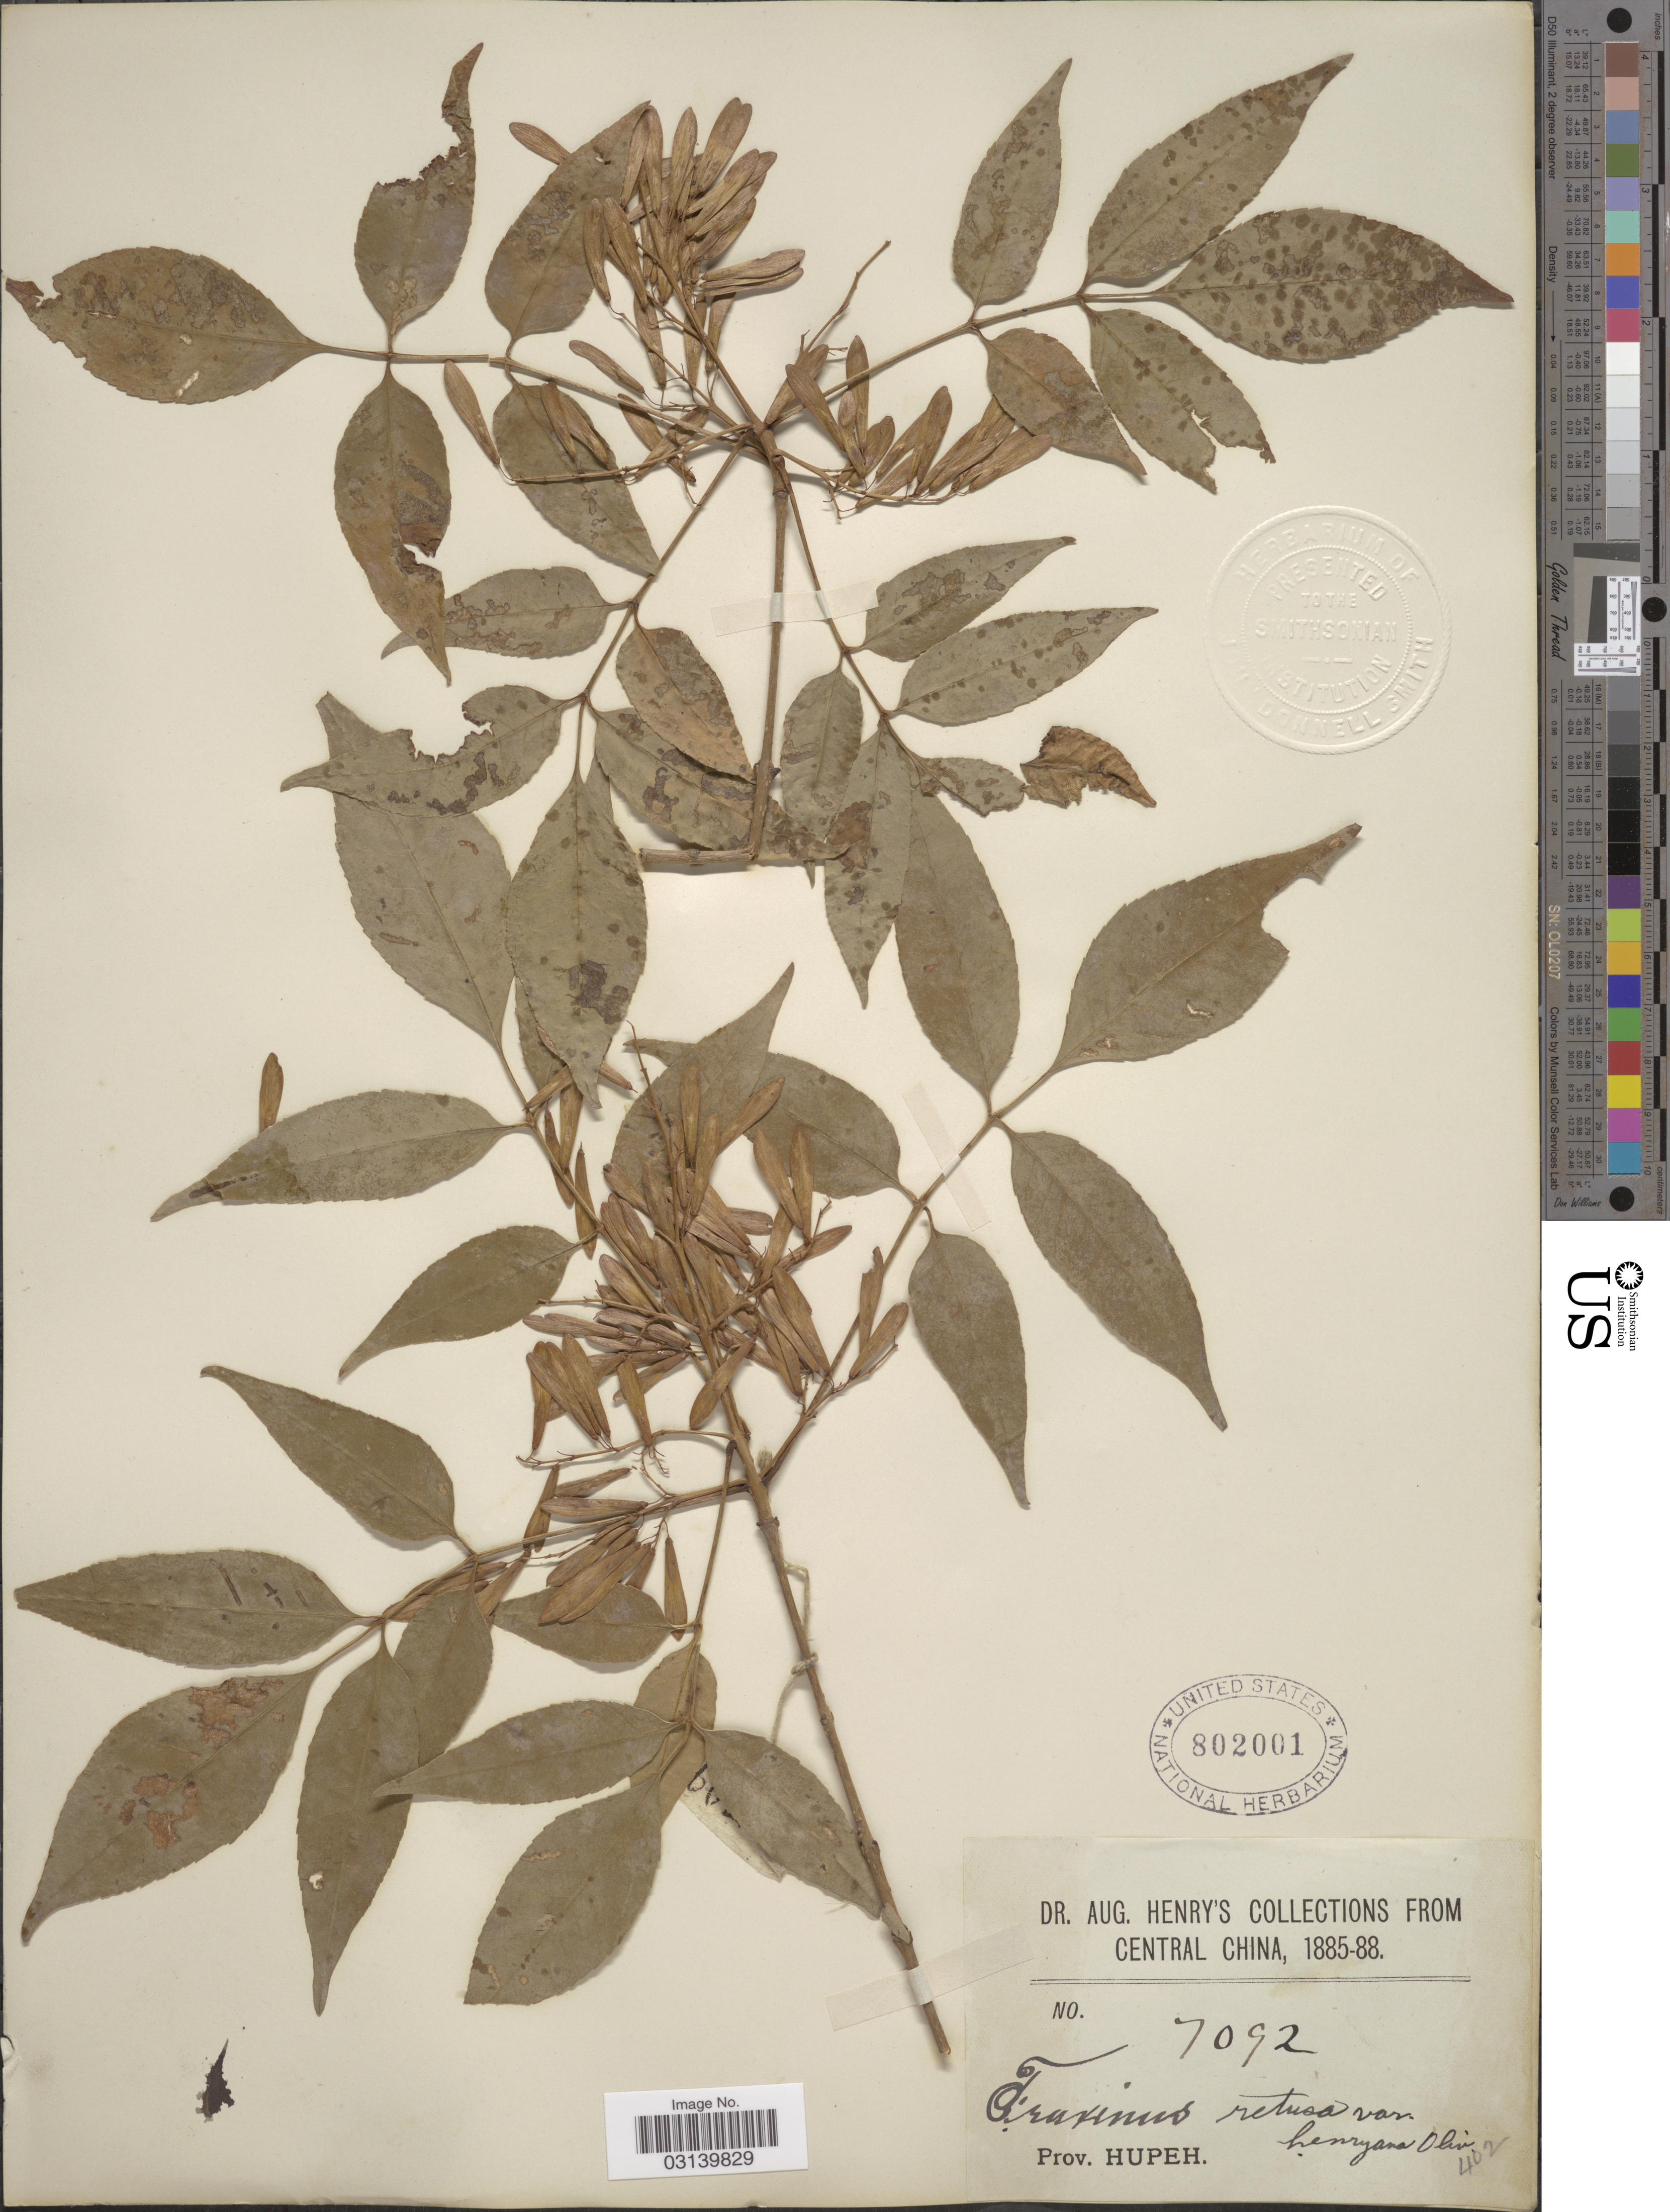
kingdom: Plantae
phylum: Tracheophyta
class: Magnoliopsida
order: Lamiales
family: Oleaceae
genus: Fraxinus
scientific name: Fraxinus championii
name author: Little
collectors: A. Henry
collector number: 7092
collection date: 1885/1888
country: China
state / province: Hubei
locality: Central China. Prov. Hupeh.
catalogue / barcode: US 802001